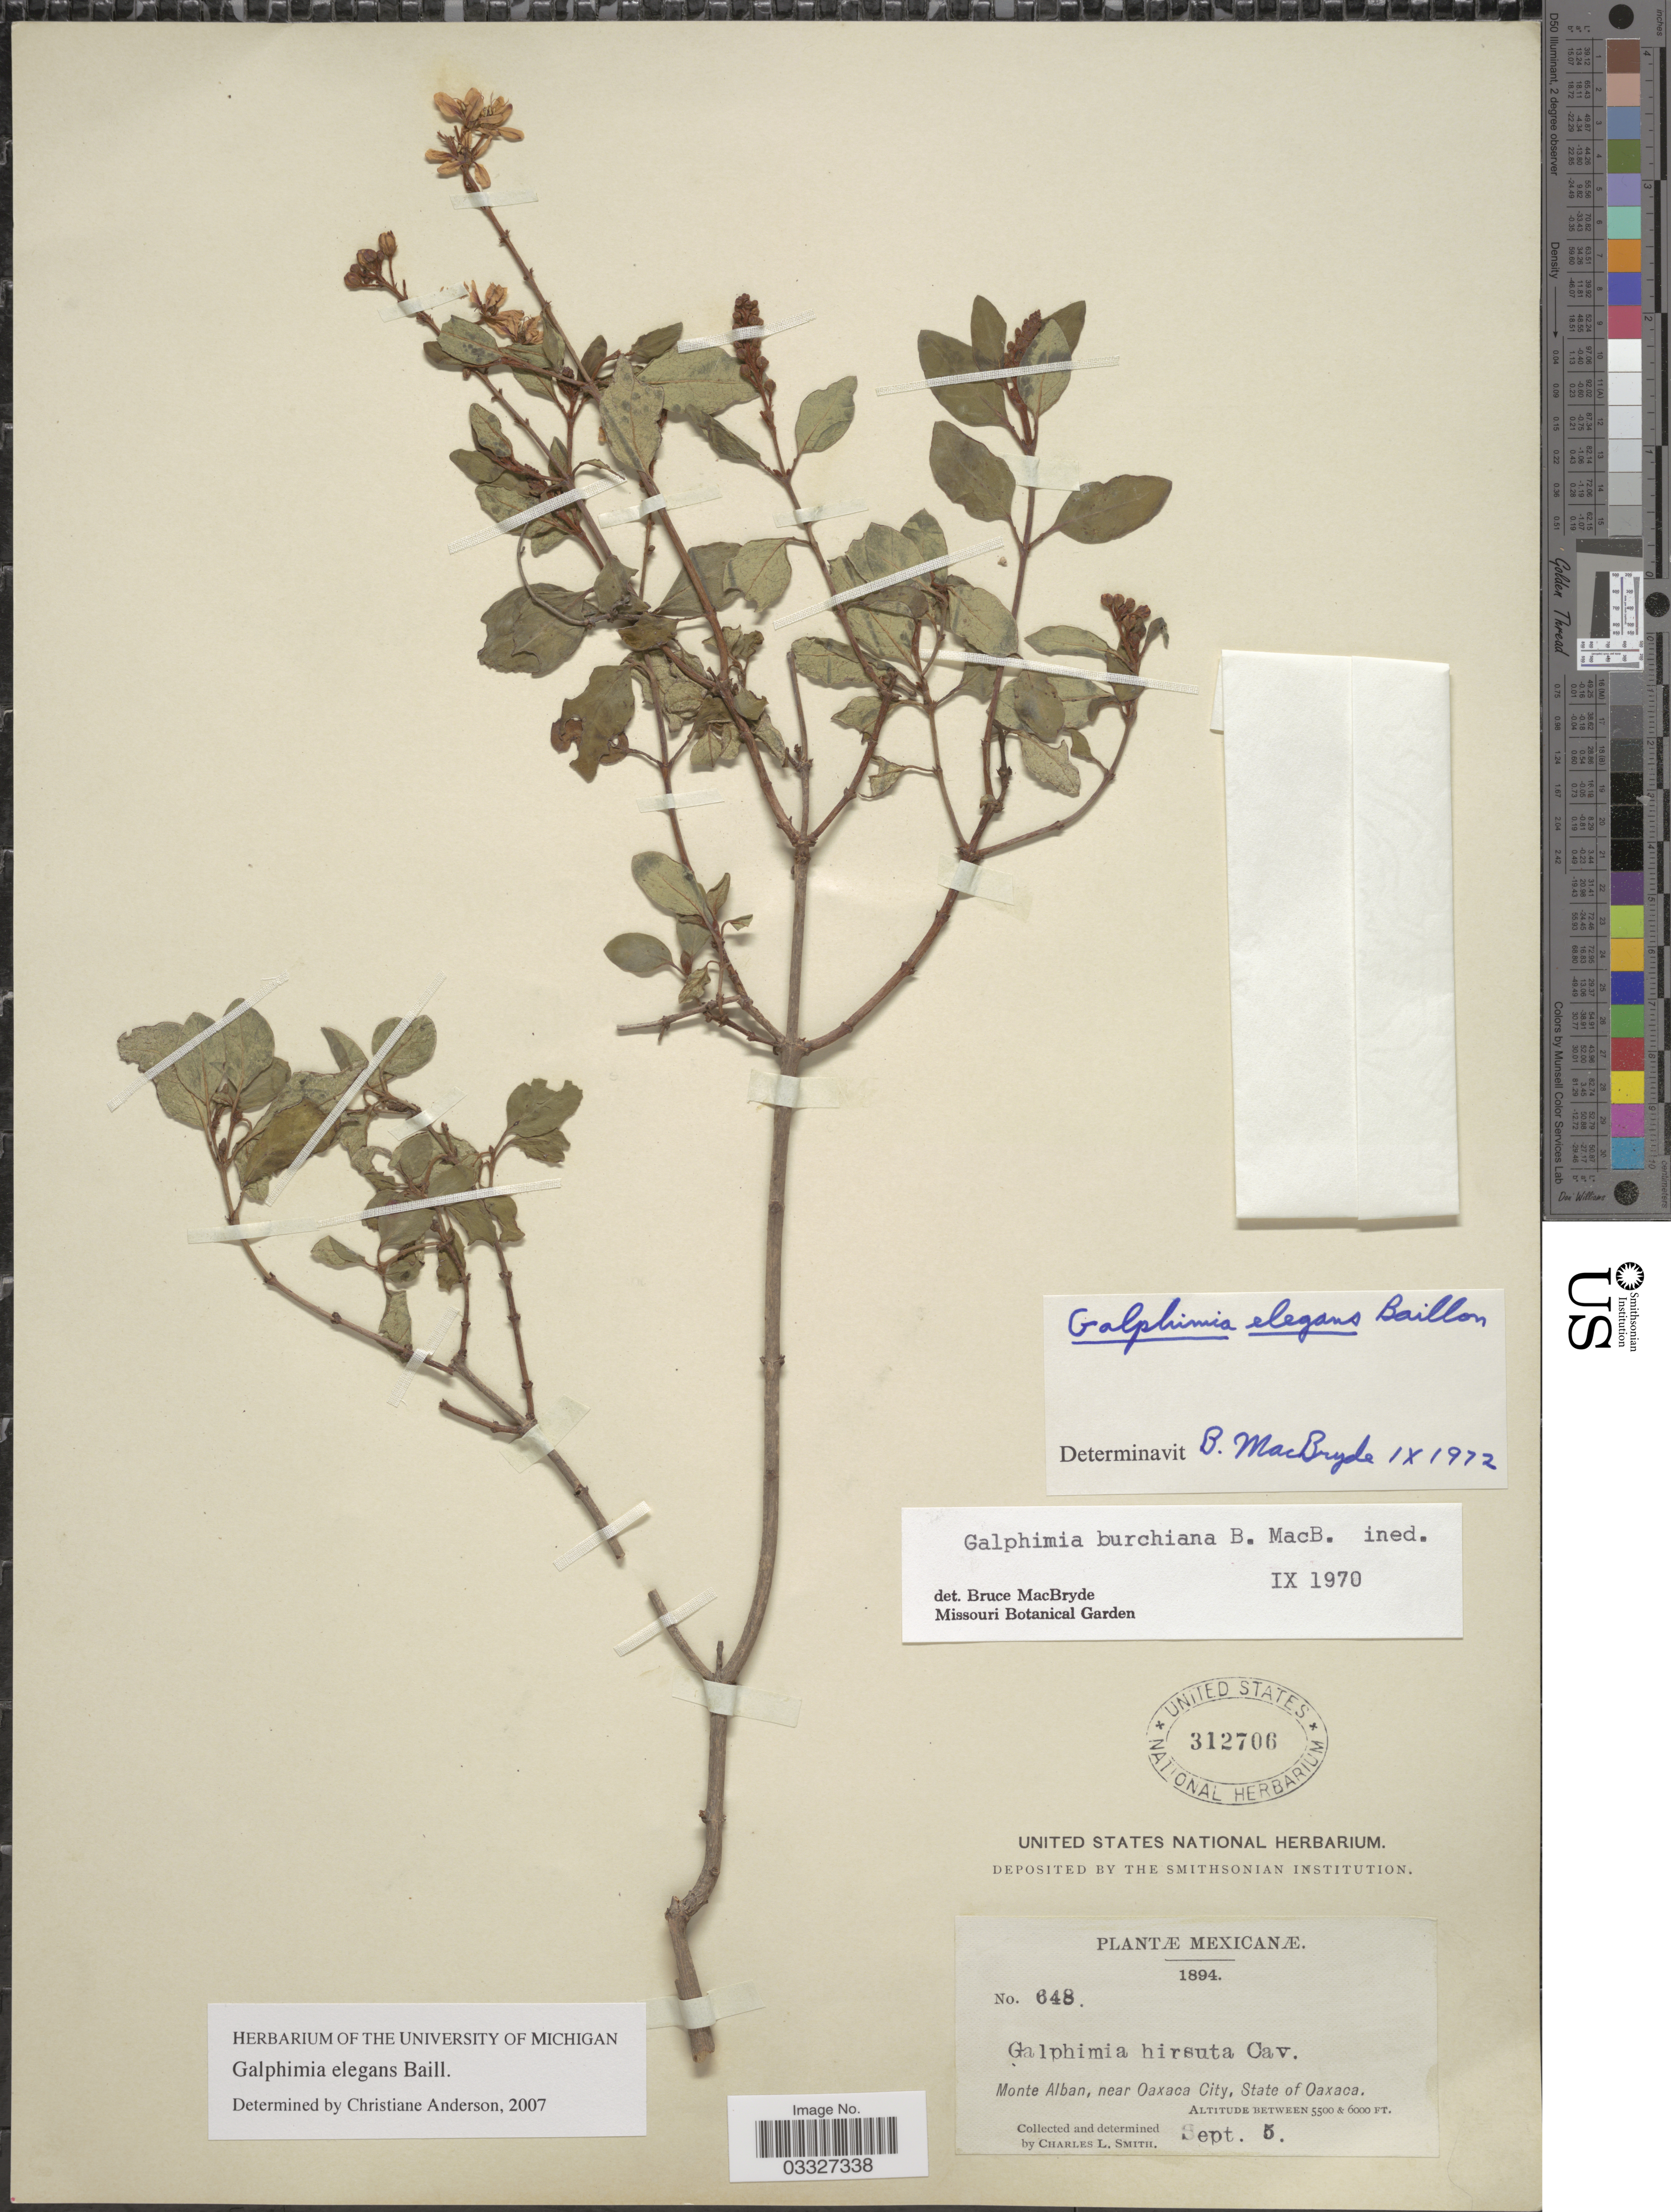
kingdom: Plantae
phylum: Tracheophyta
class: Magnoliopsida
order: Malpighiales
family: Malpighiaceae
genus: Galphimia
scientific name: Galphimia elegans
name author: Baill.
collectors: C. L. Smith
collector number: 648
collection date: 1894-09-05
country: Mexico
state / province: Oaxaca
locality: Monte Alban, near Oaxaca City.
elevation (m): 1676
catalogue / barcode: US 312706